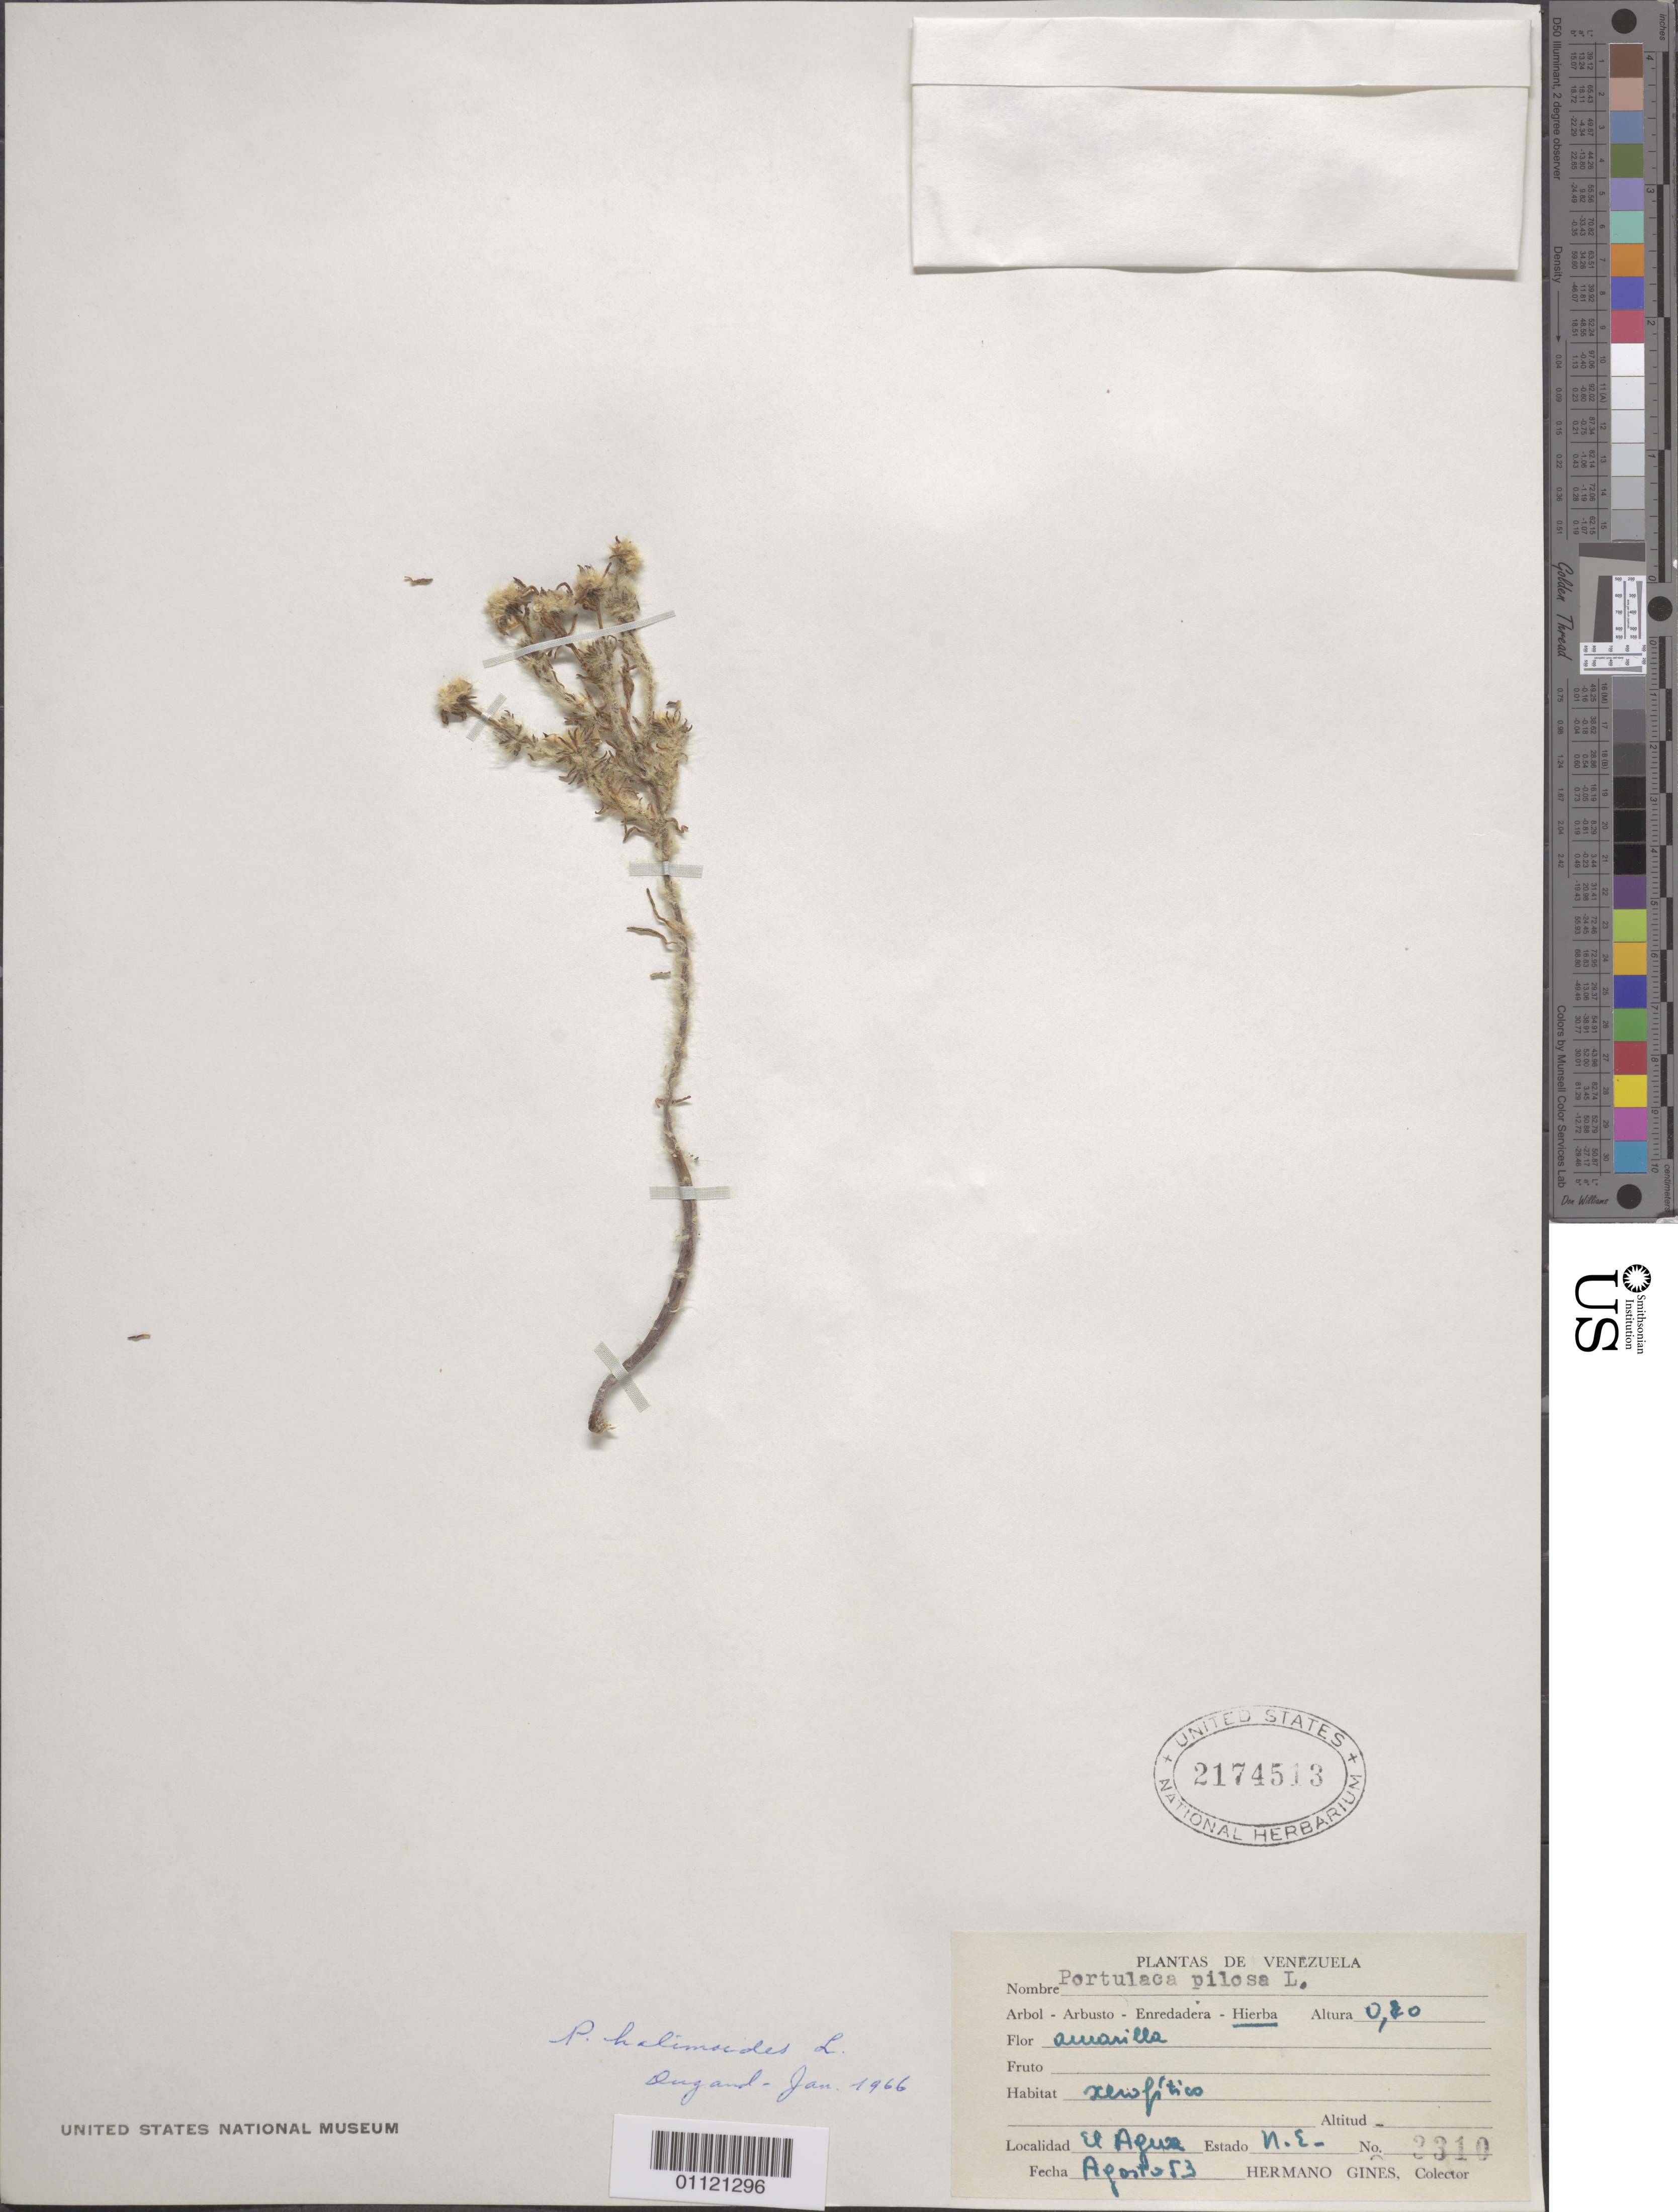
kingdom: Plantae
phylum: Tracheophyta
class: Magnoliopsida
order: Caryophyllales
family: Portulacaceae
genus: Portulaca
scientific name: Portulaca halimoides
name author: L.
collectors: Bro. Gines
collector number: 3310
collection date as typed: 01 Aug 1953 to 31 Aug 1953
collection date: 1953-08-01/1953-08-31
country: Venezuela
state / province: Nueva Esparta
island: Margarita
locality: El Agua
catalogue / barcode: US 2174513